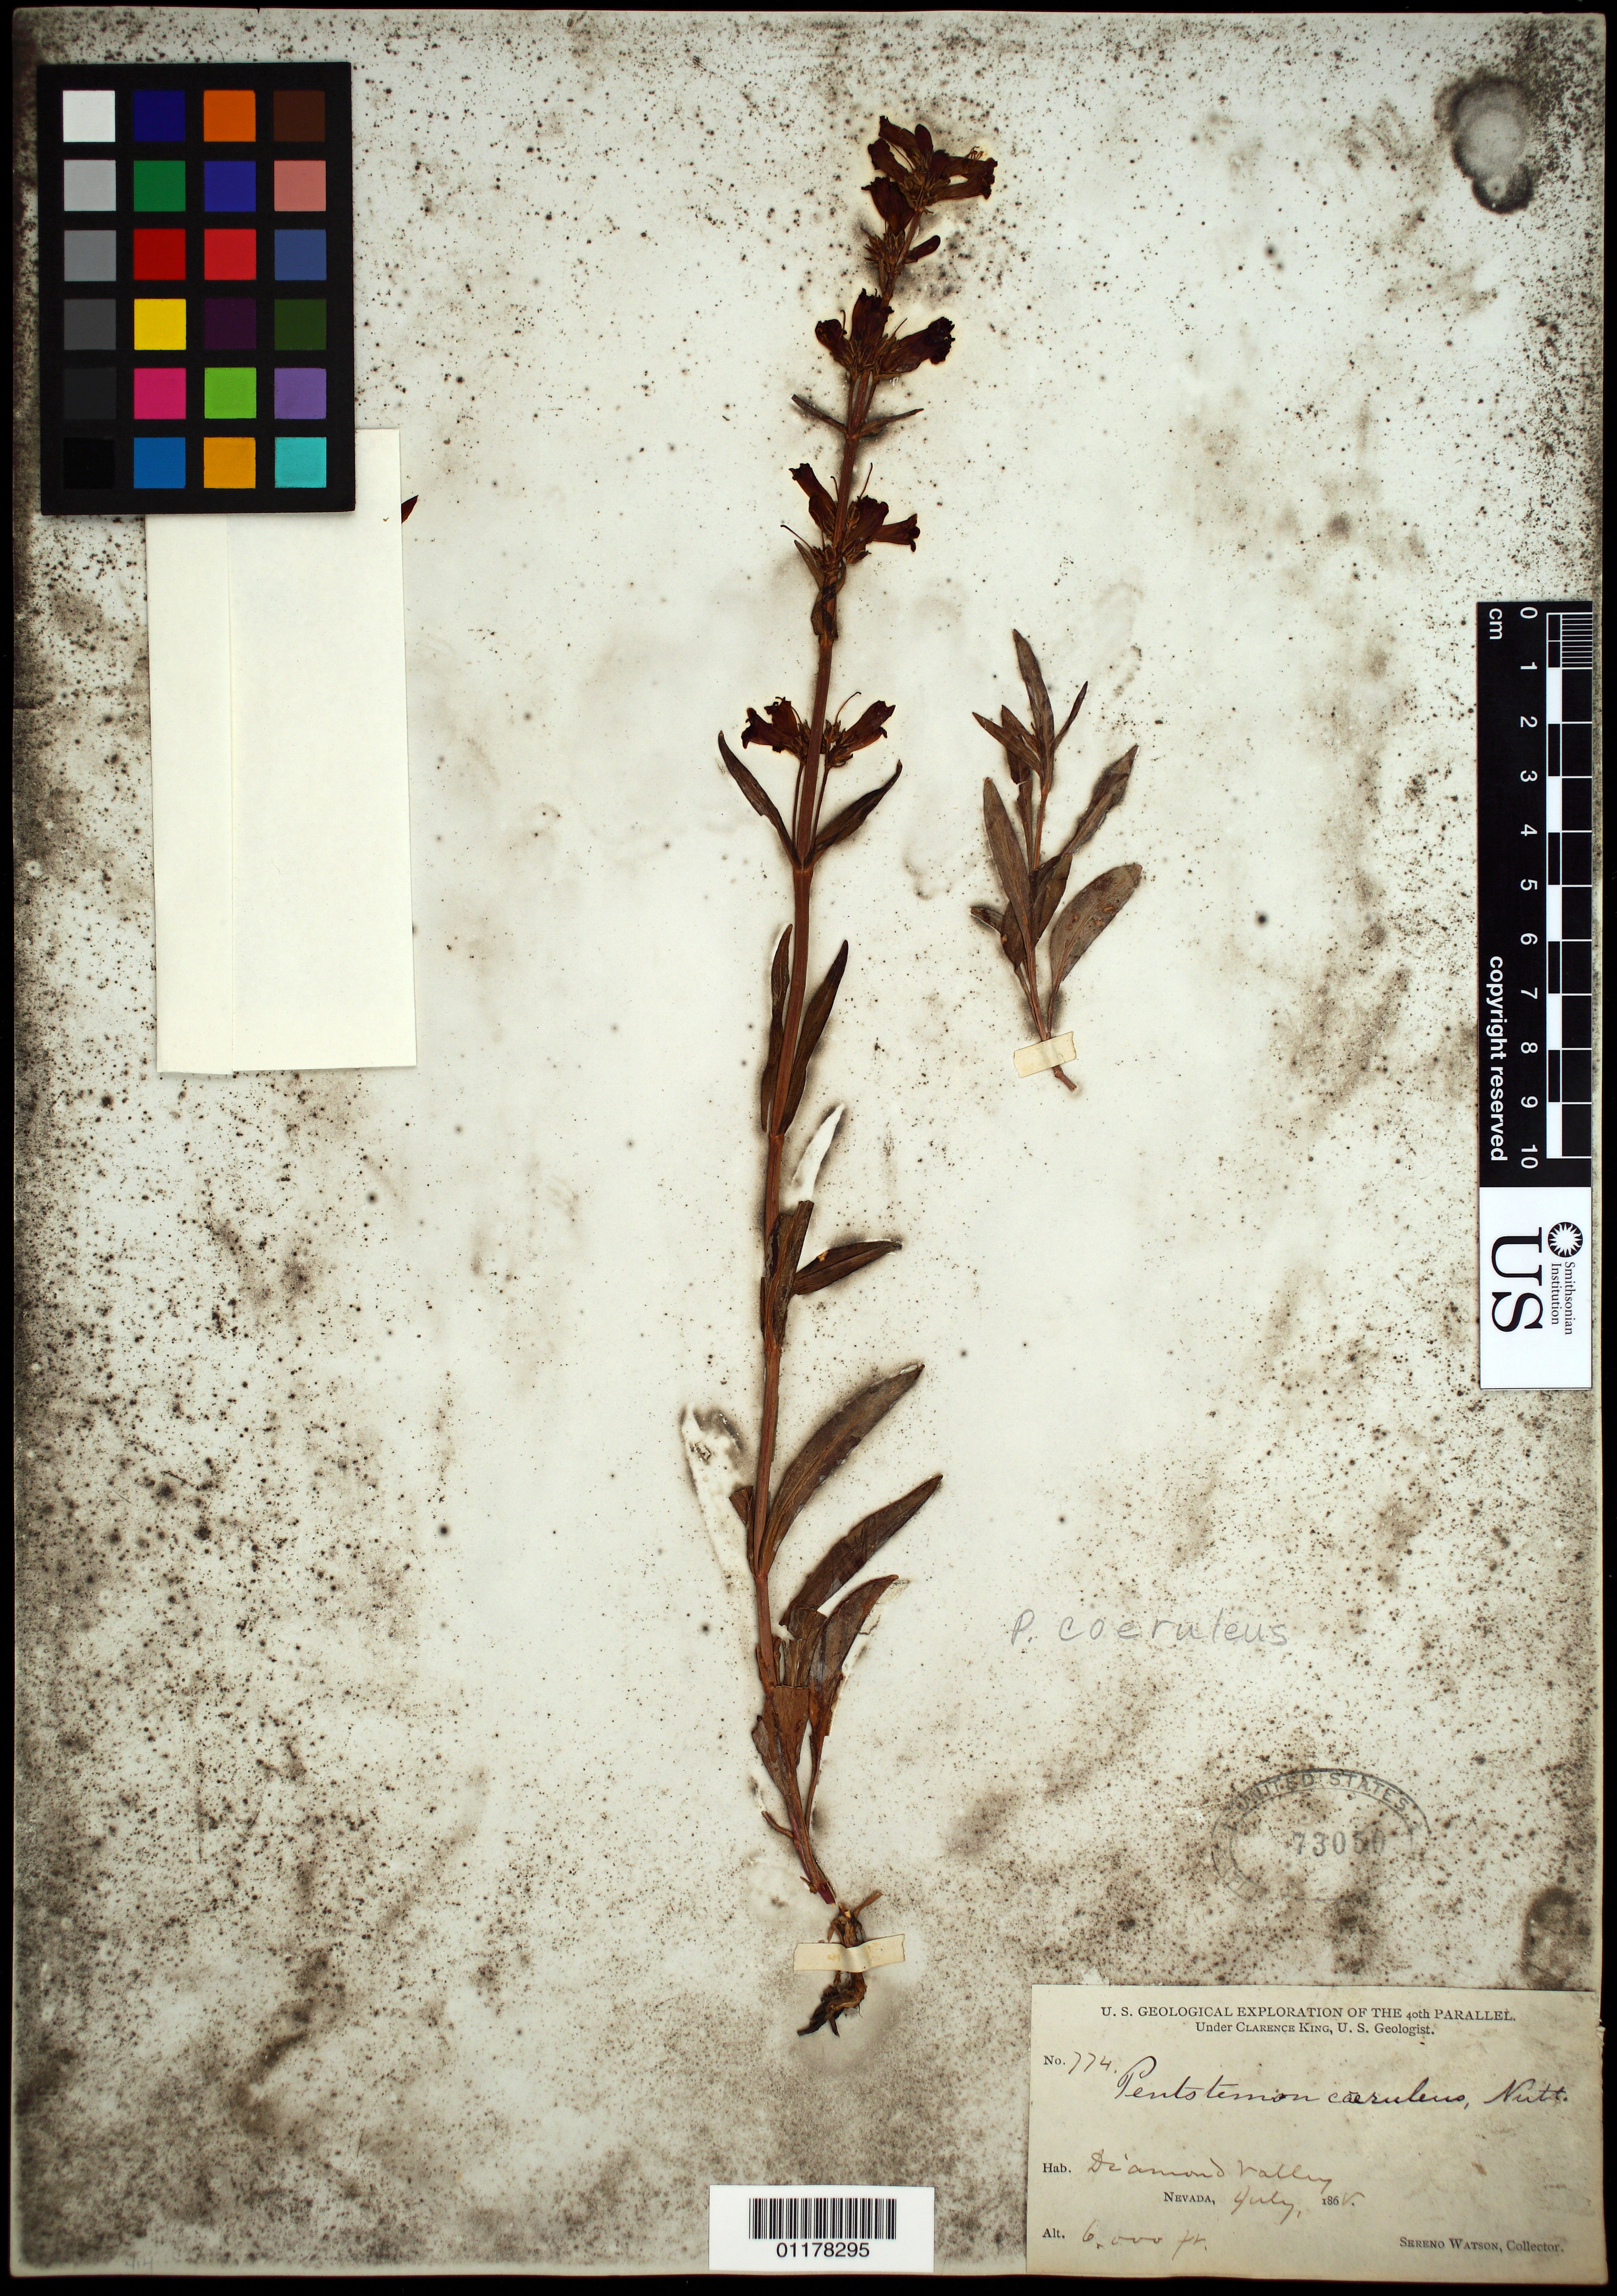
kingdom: Plantae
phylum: Tracheophyta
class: Magnoliopsida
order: Lamiales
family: Plantaginaceae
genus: Penstemon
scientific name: Penstemon coeruleus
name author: Nutt.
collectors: S. Watson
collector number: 774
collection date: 1868-07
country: United States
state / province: Nevada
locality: Diamond Valley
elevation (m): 1829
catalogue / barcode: US 73050